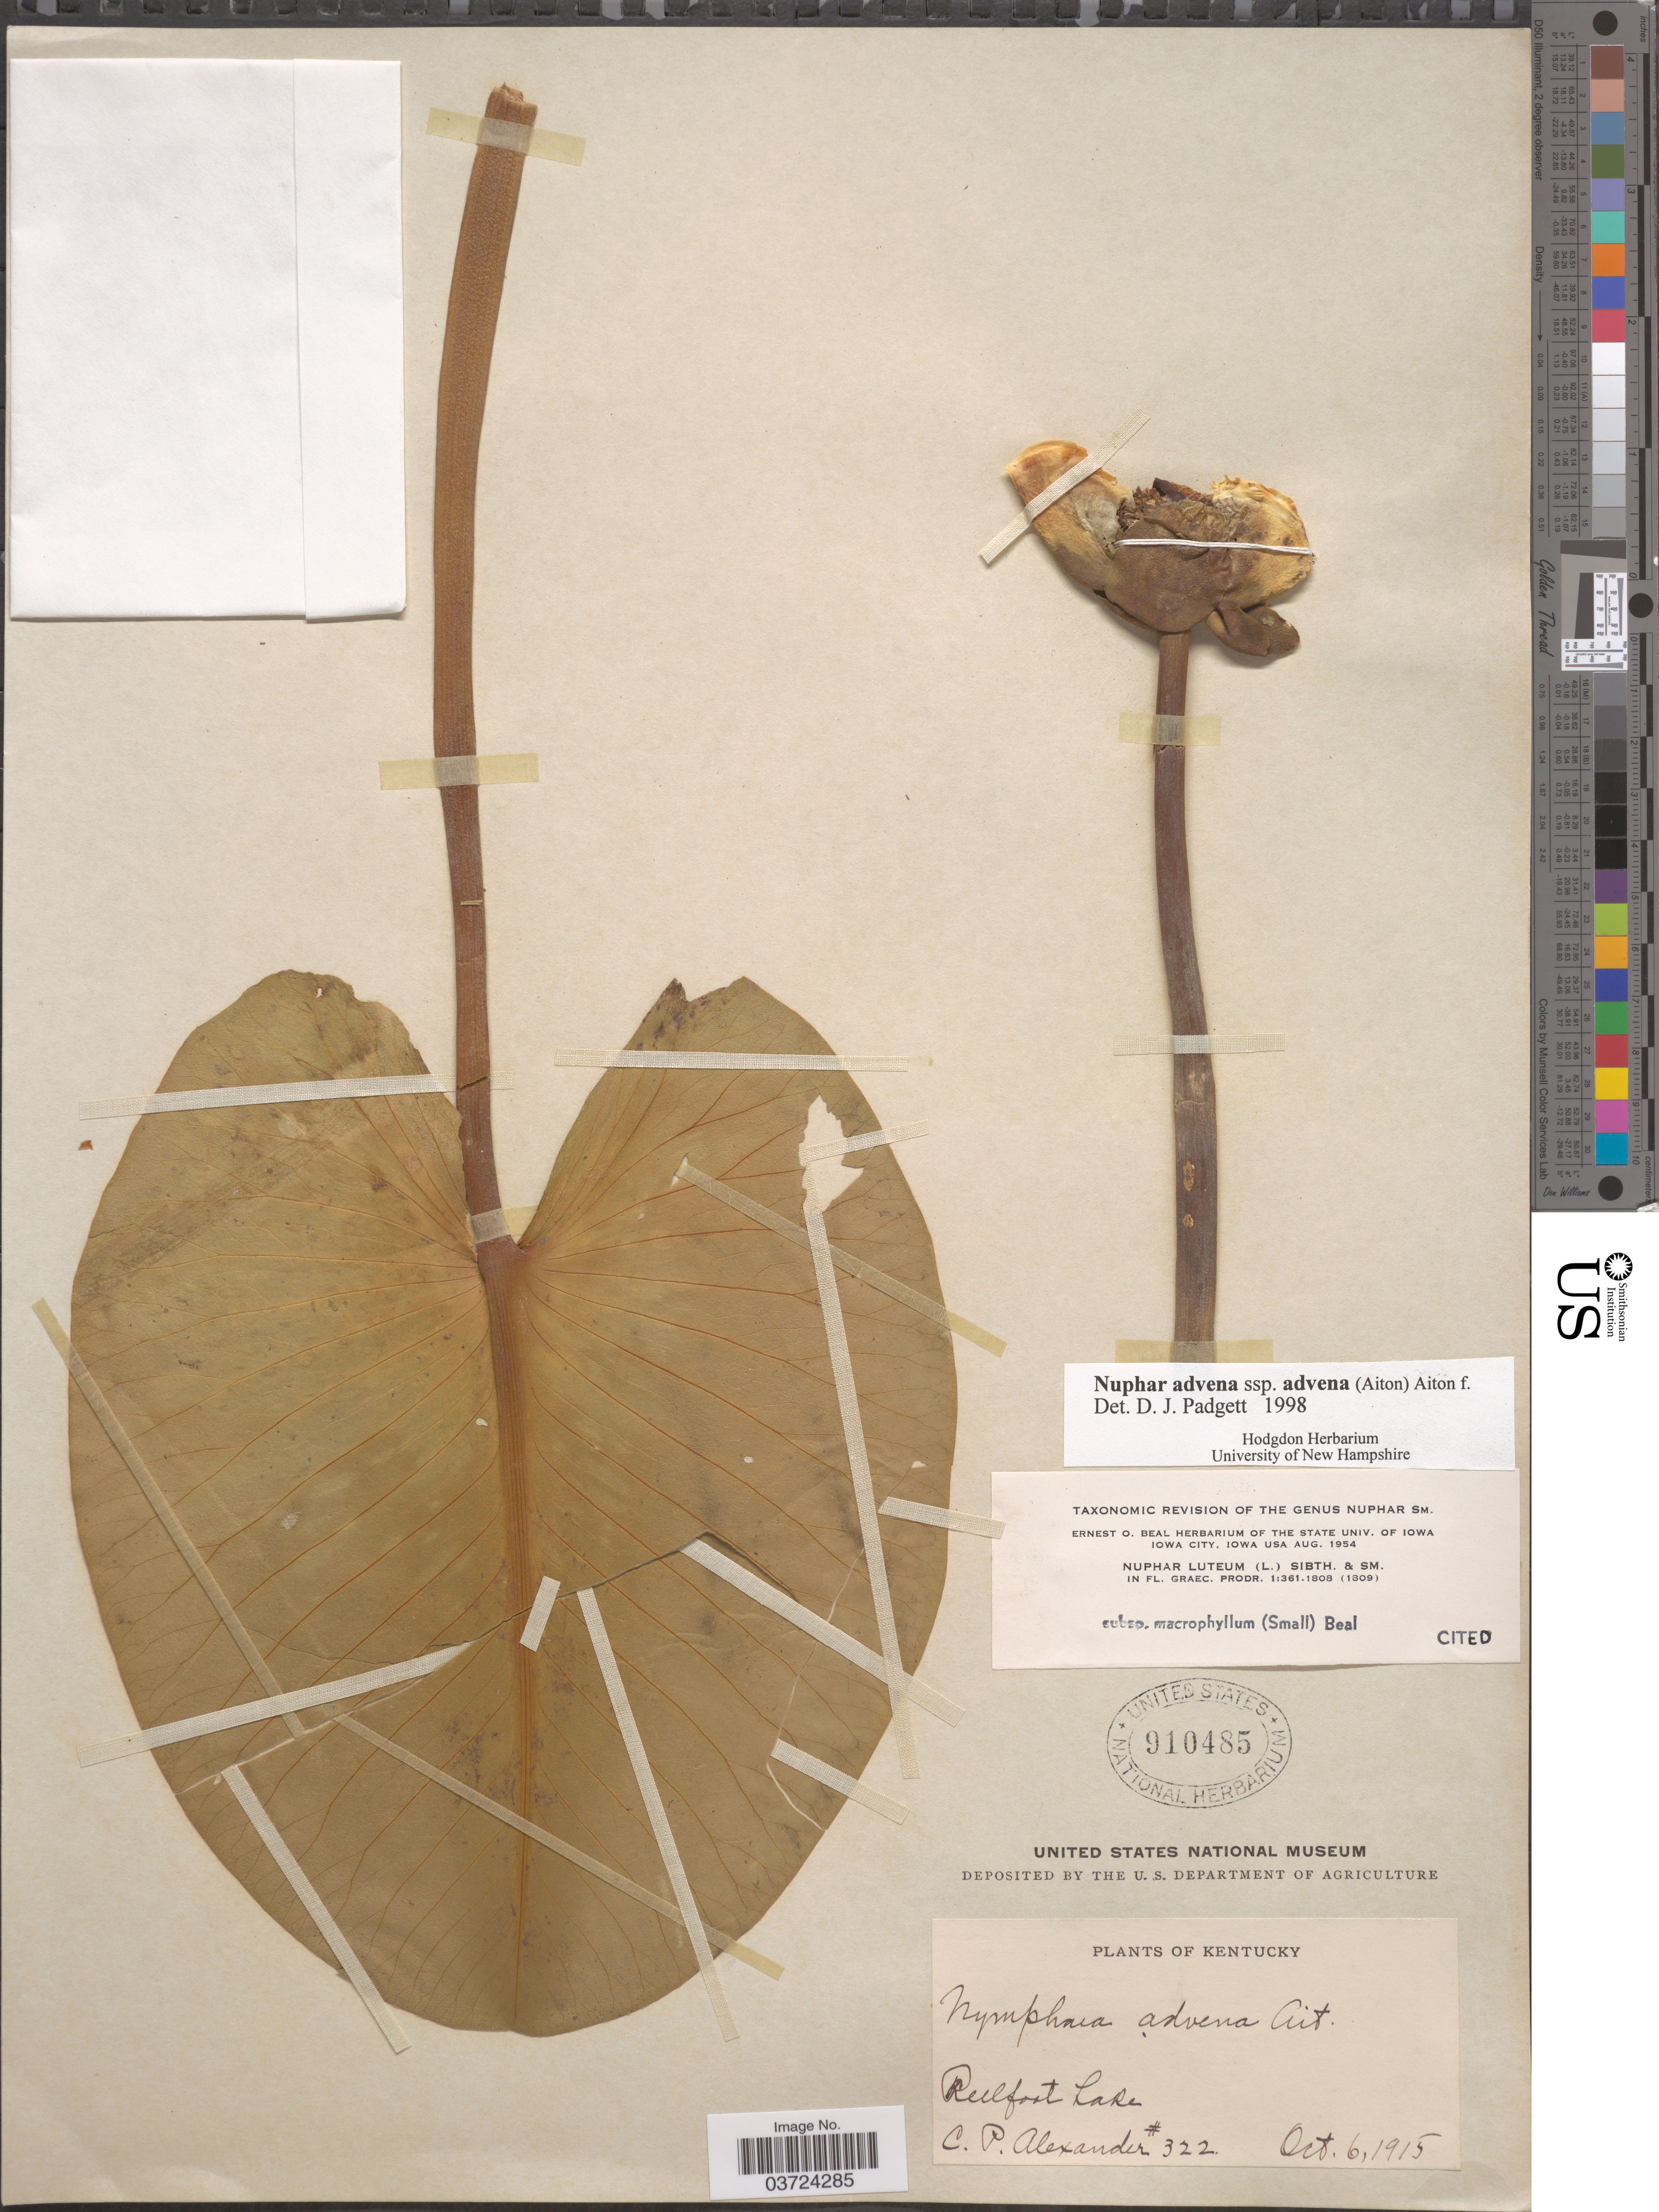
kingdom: Plantae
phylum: Tracheophyta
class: Magnoliopsida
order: Nymphaeales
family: Nymphaeaceae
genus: Nuphar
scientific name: Nuphar advena subsp. advena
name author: (Aiton) W.T. Aiton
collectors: C. P. Alexander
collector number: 322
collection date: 1915-10-06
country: United States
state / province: Kentucky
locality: Reelfoot Lake.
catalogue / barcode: US 910485